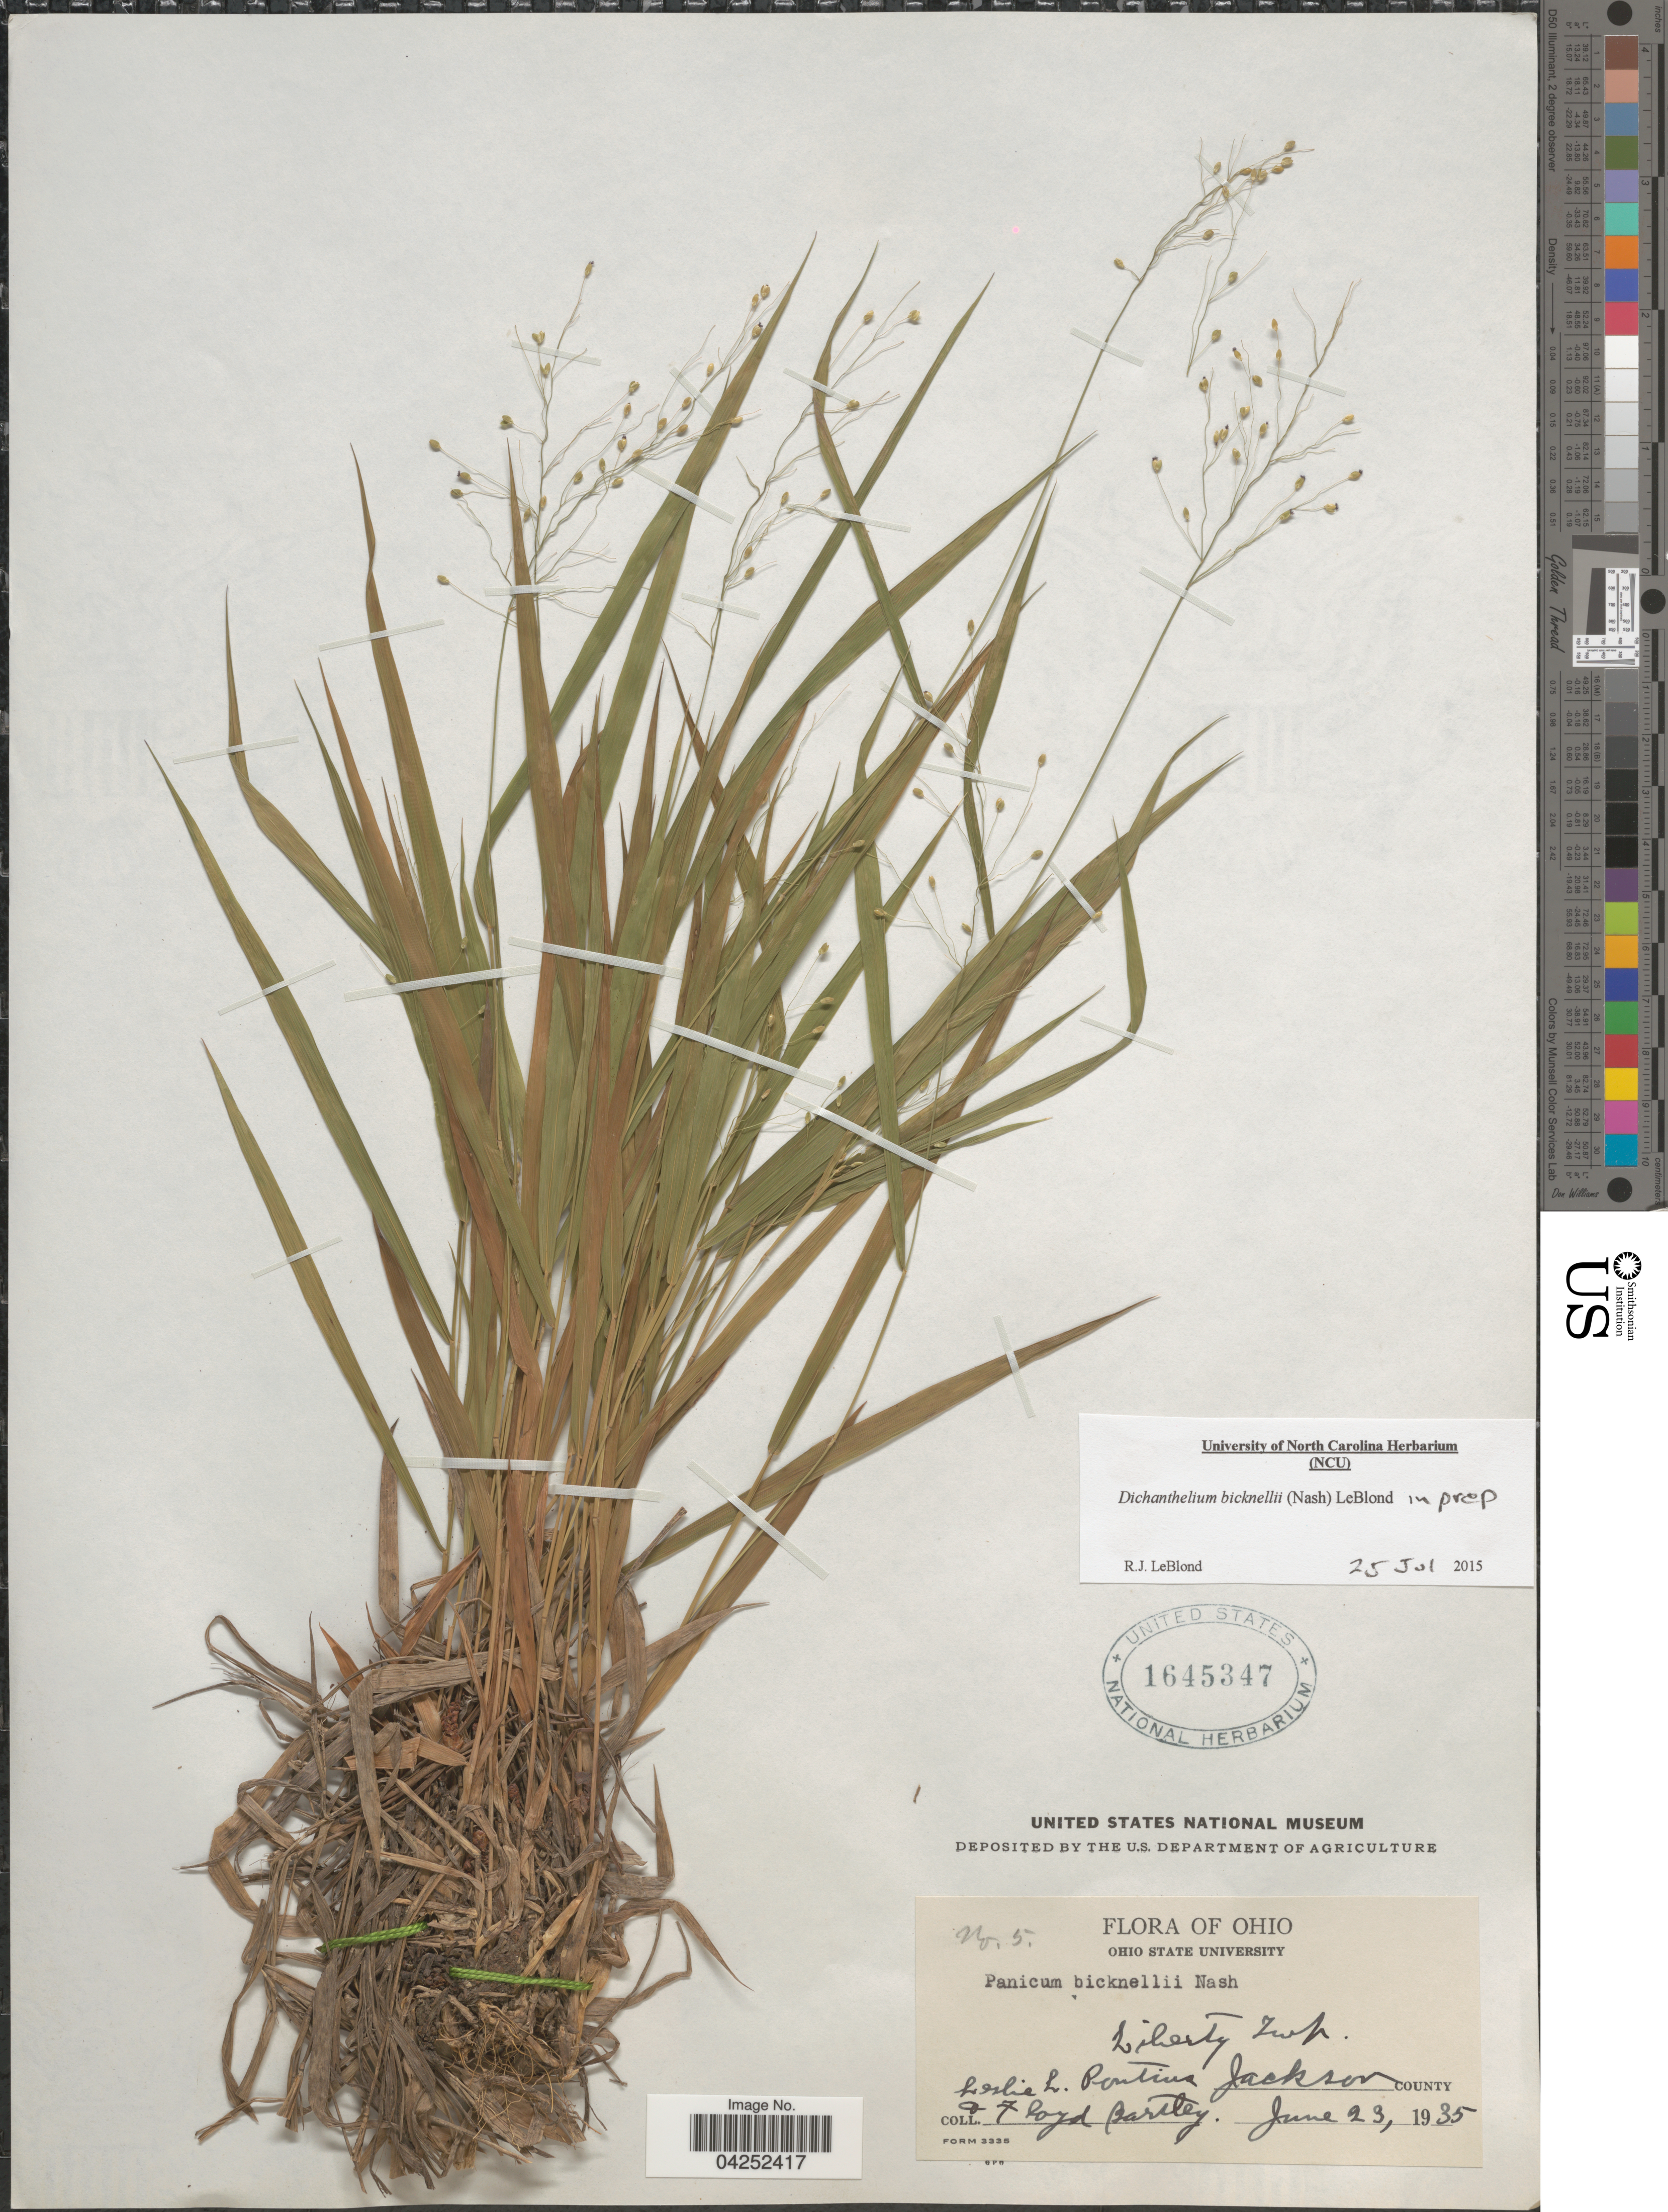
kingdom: Plantae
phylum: Tracheophyta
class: Liliopsida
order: Poales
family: Poaceae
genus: Dichanthelium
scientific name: Dichanthelium bicknellii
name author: (Nash) LeBlond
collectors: L. Pontius & F. Bartley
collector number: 5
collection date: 1935-06-23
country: United States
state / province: Ohio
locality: Liberty Twp. Jackson County.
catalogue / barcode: US 1645347